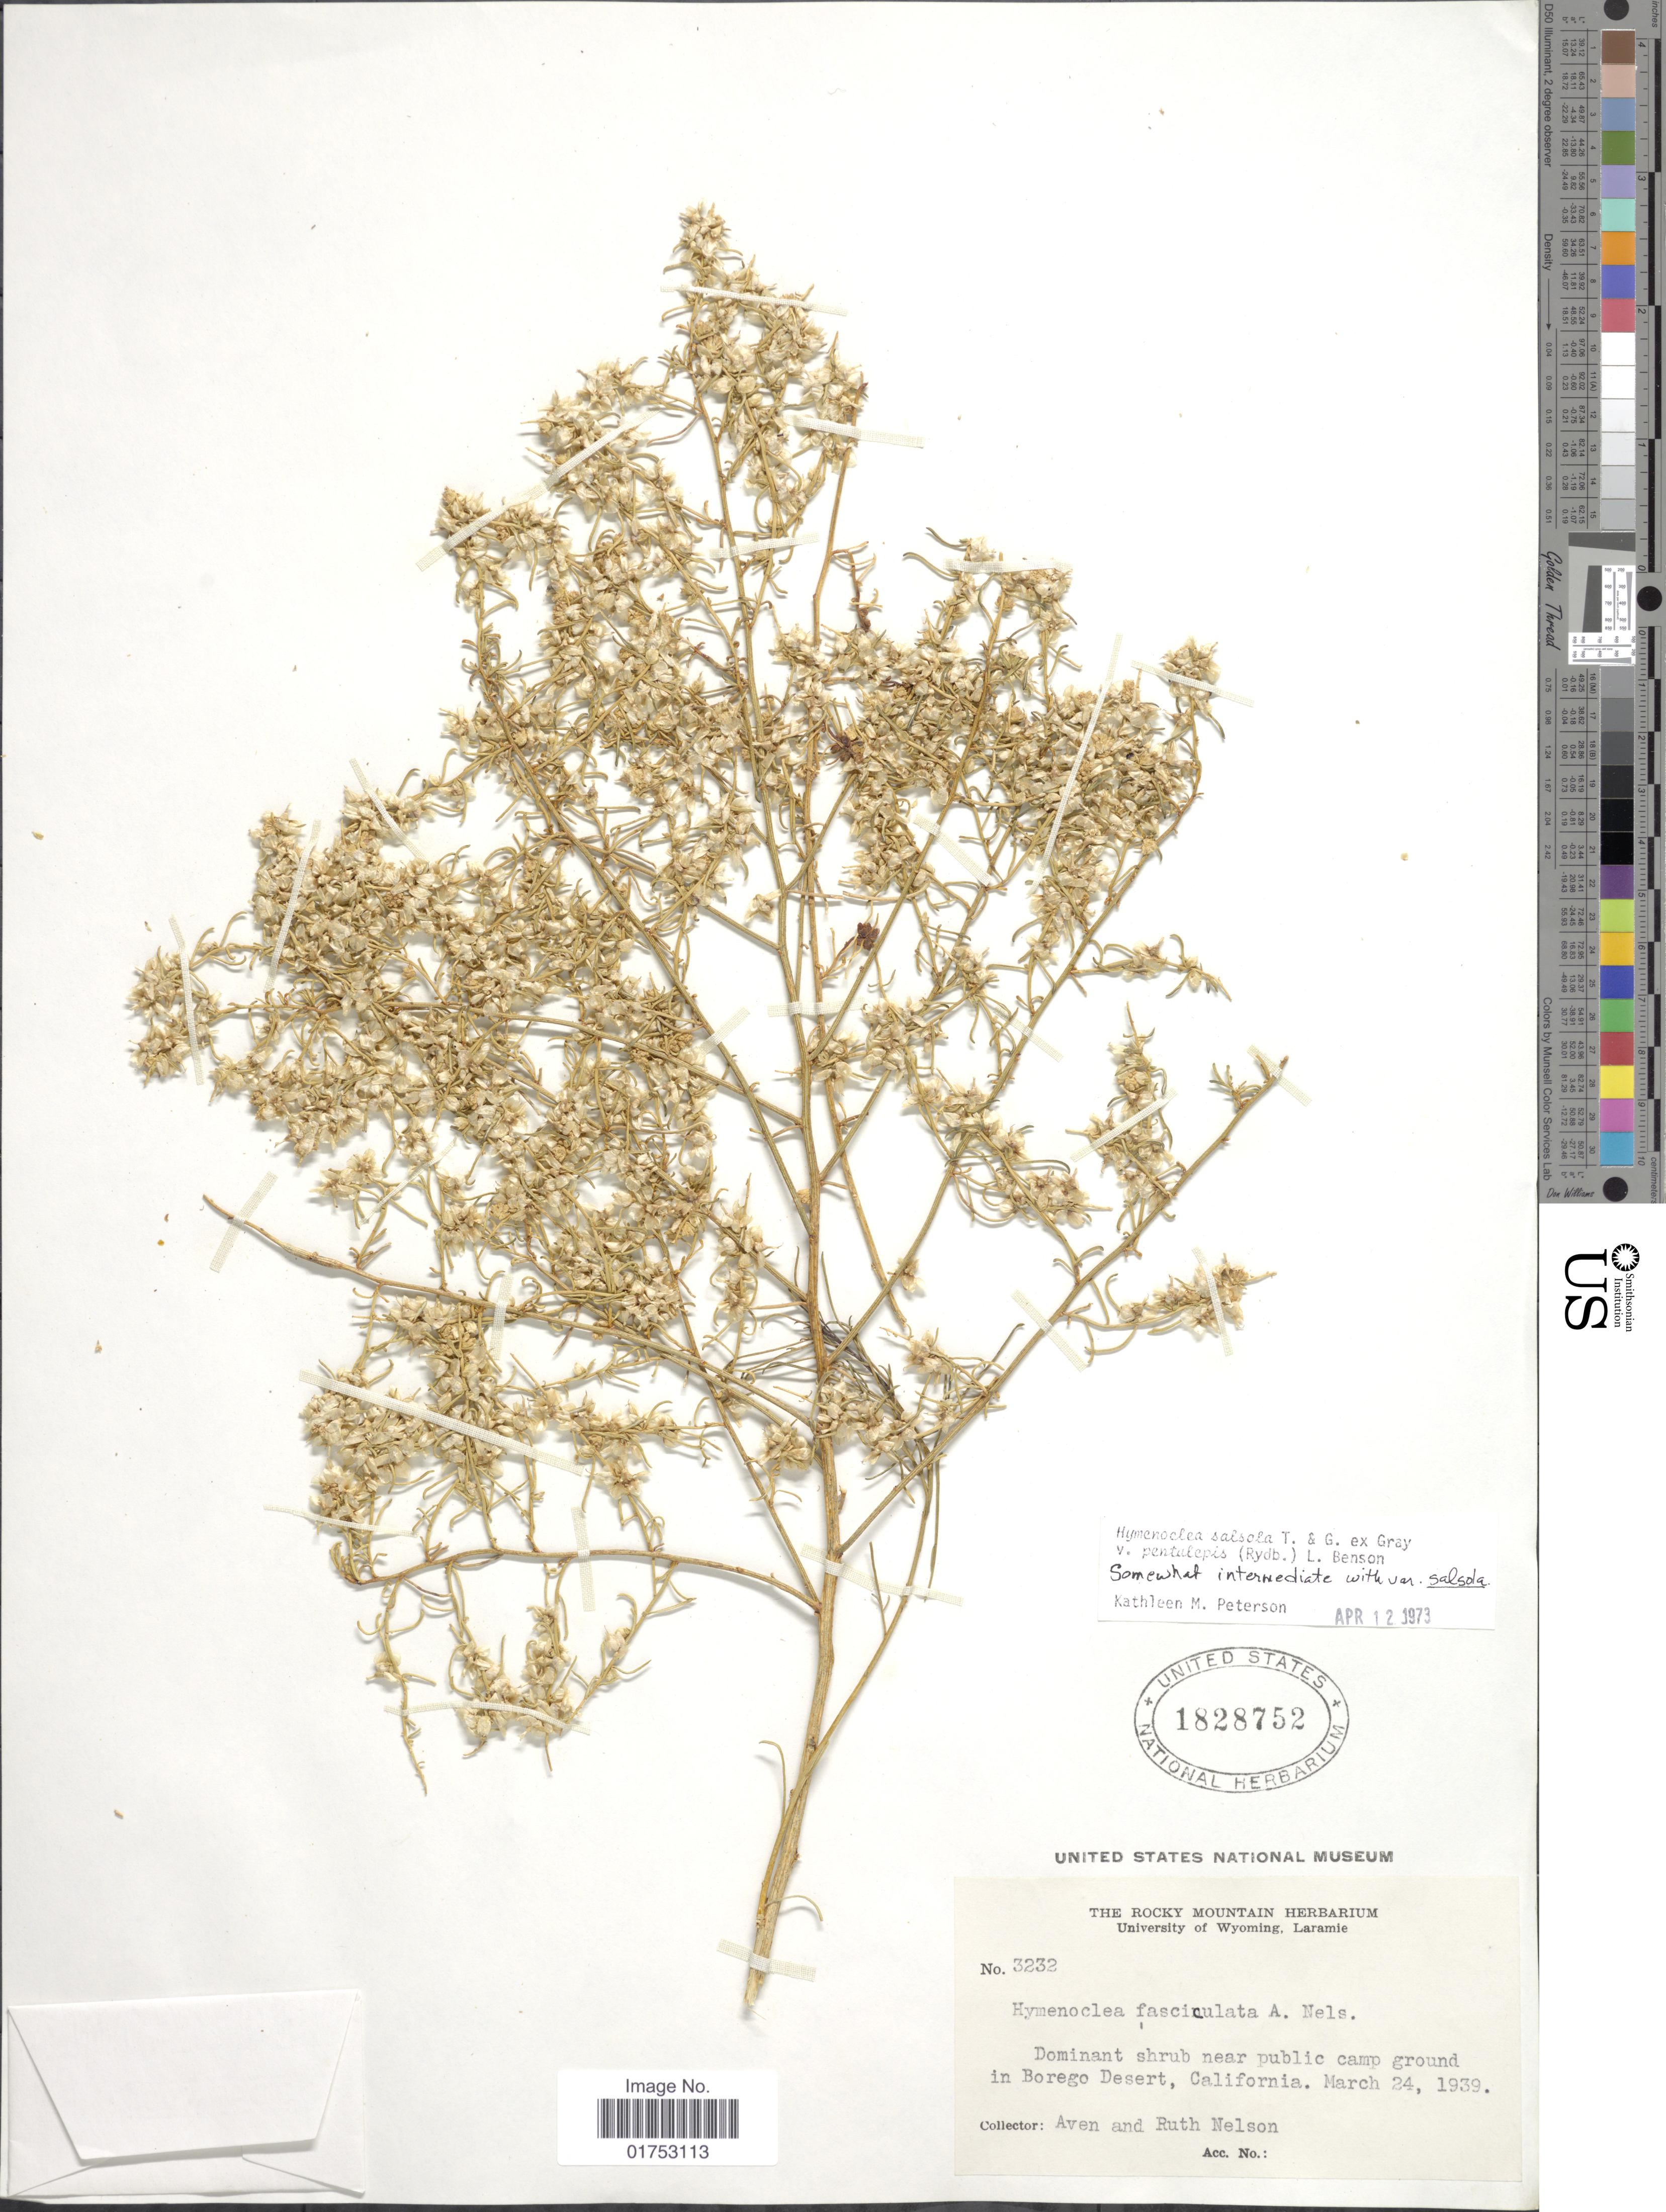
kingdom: Plantae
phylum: Tracheophyta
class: Magnoliopsida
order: Asterales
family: Asteraceae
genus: Hymenoclea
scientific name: Hymenoclea salsola var. pentalepis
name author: (Rydb.) L.D. Benson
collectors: A. Nelson & R. A. Nelson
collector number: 3232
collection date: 1939-03-24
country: United States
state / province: California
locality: Borego Desert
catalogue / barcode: US 1828752